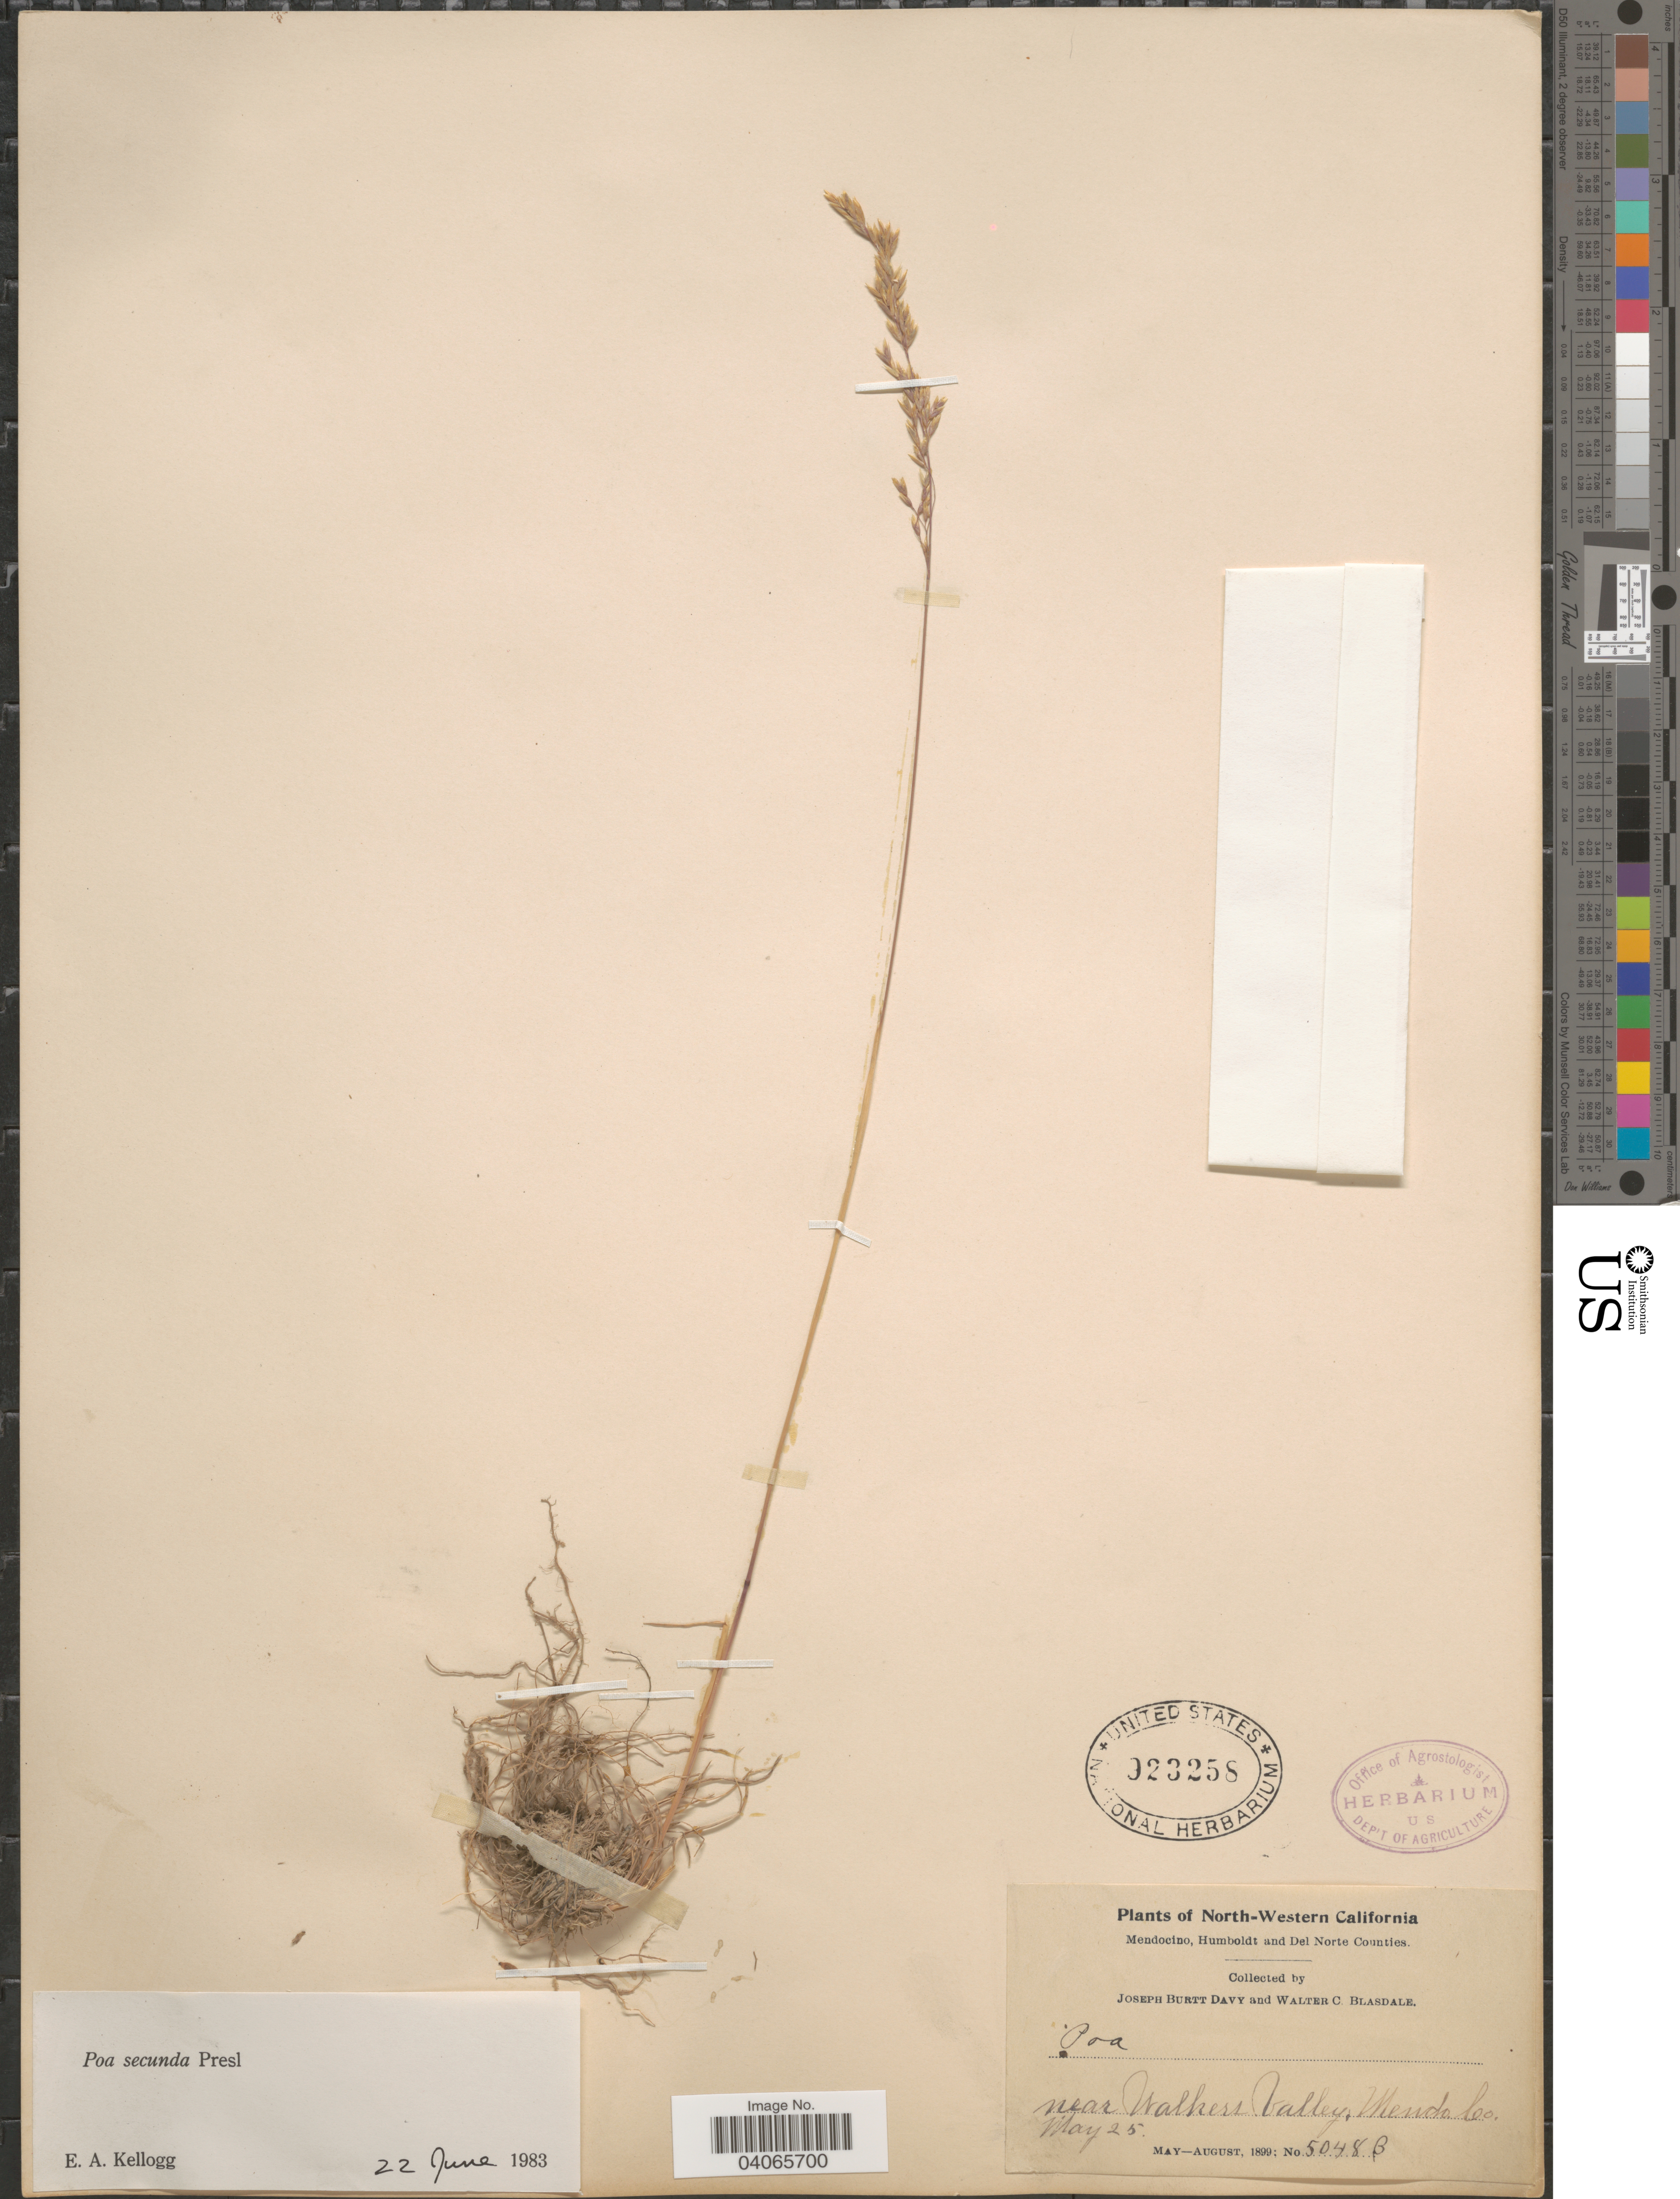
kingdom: Plantae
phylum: Tracheophyta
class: Liliopsida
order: Poales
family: Poaceae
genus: Poa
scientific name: Poa secunda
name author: J. Presl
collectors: J. Burtt Davy & W. Blasdale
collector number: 5048B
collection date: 1899-05-25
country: United States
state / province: California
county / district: Mendocino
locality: North-Western California. Near Walkers Valley. Mendo Co.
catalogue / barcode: US 923258